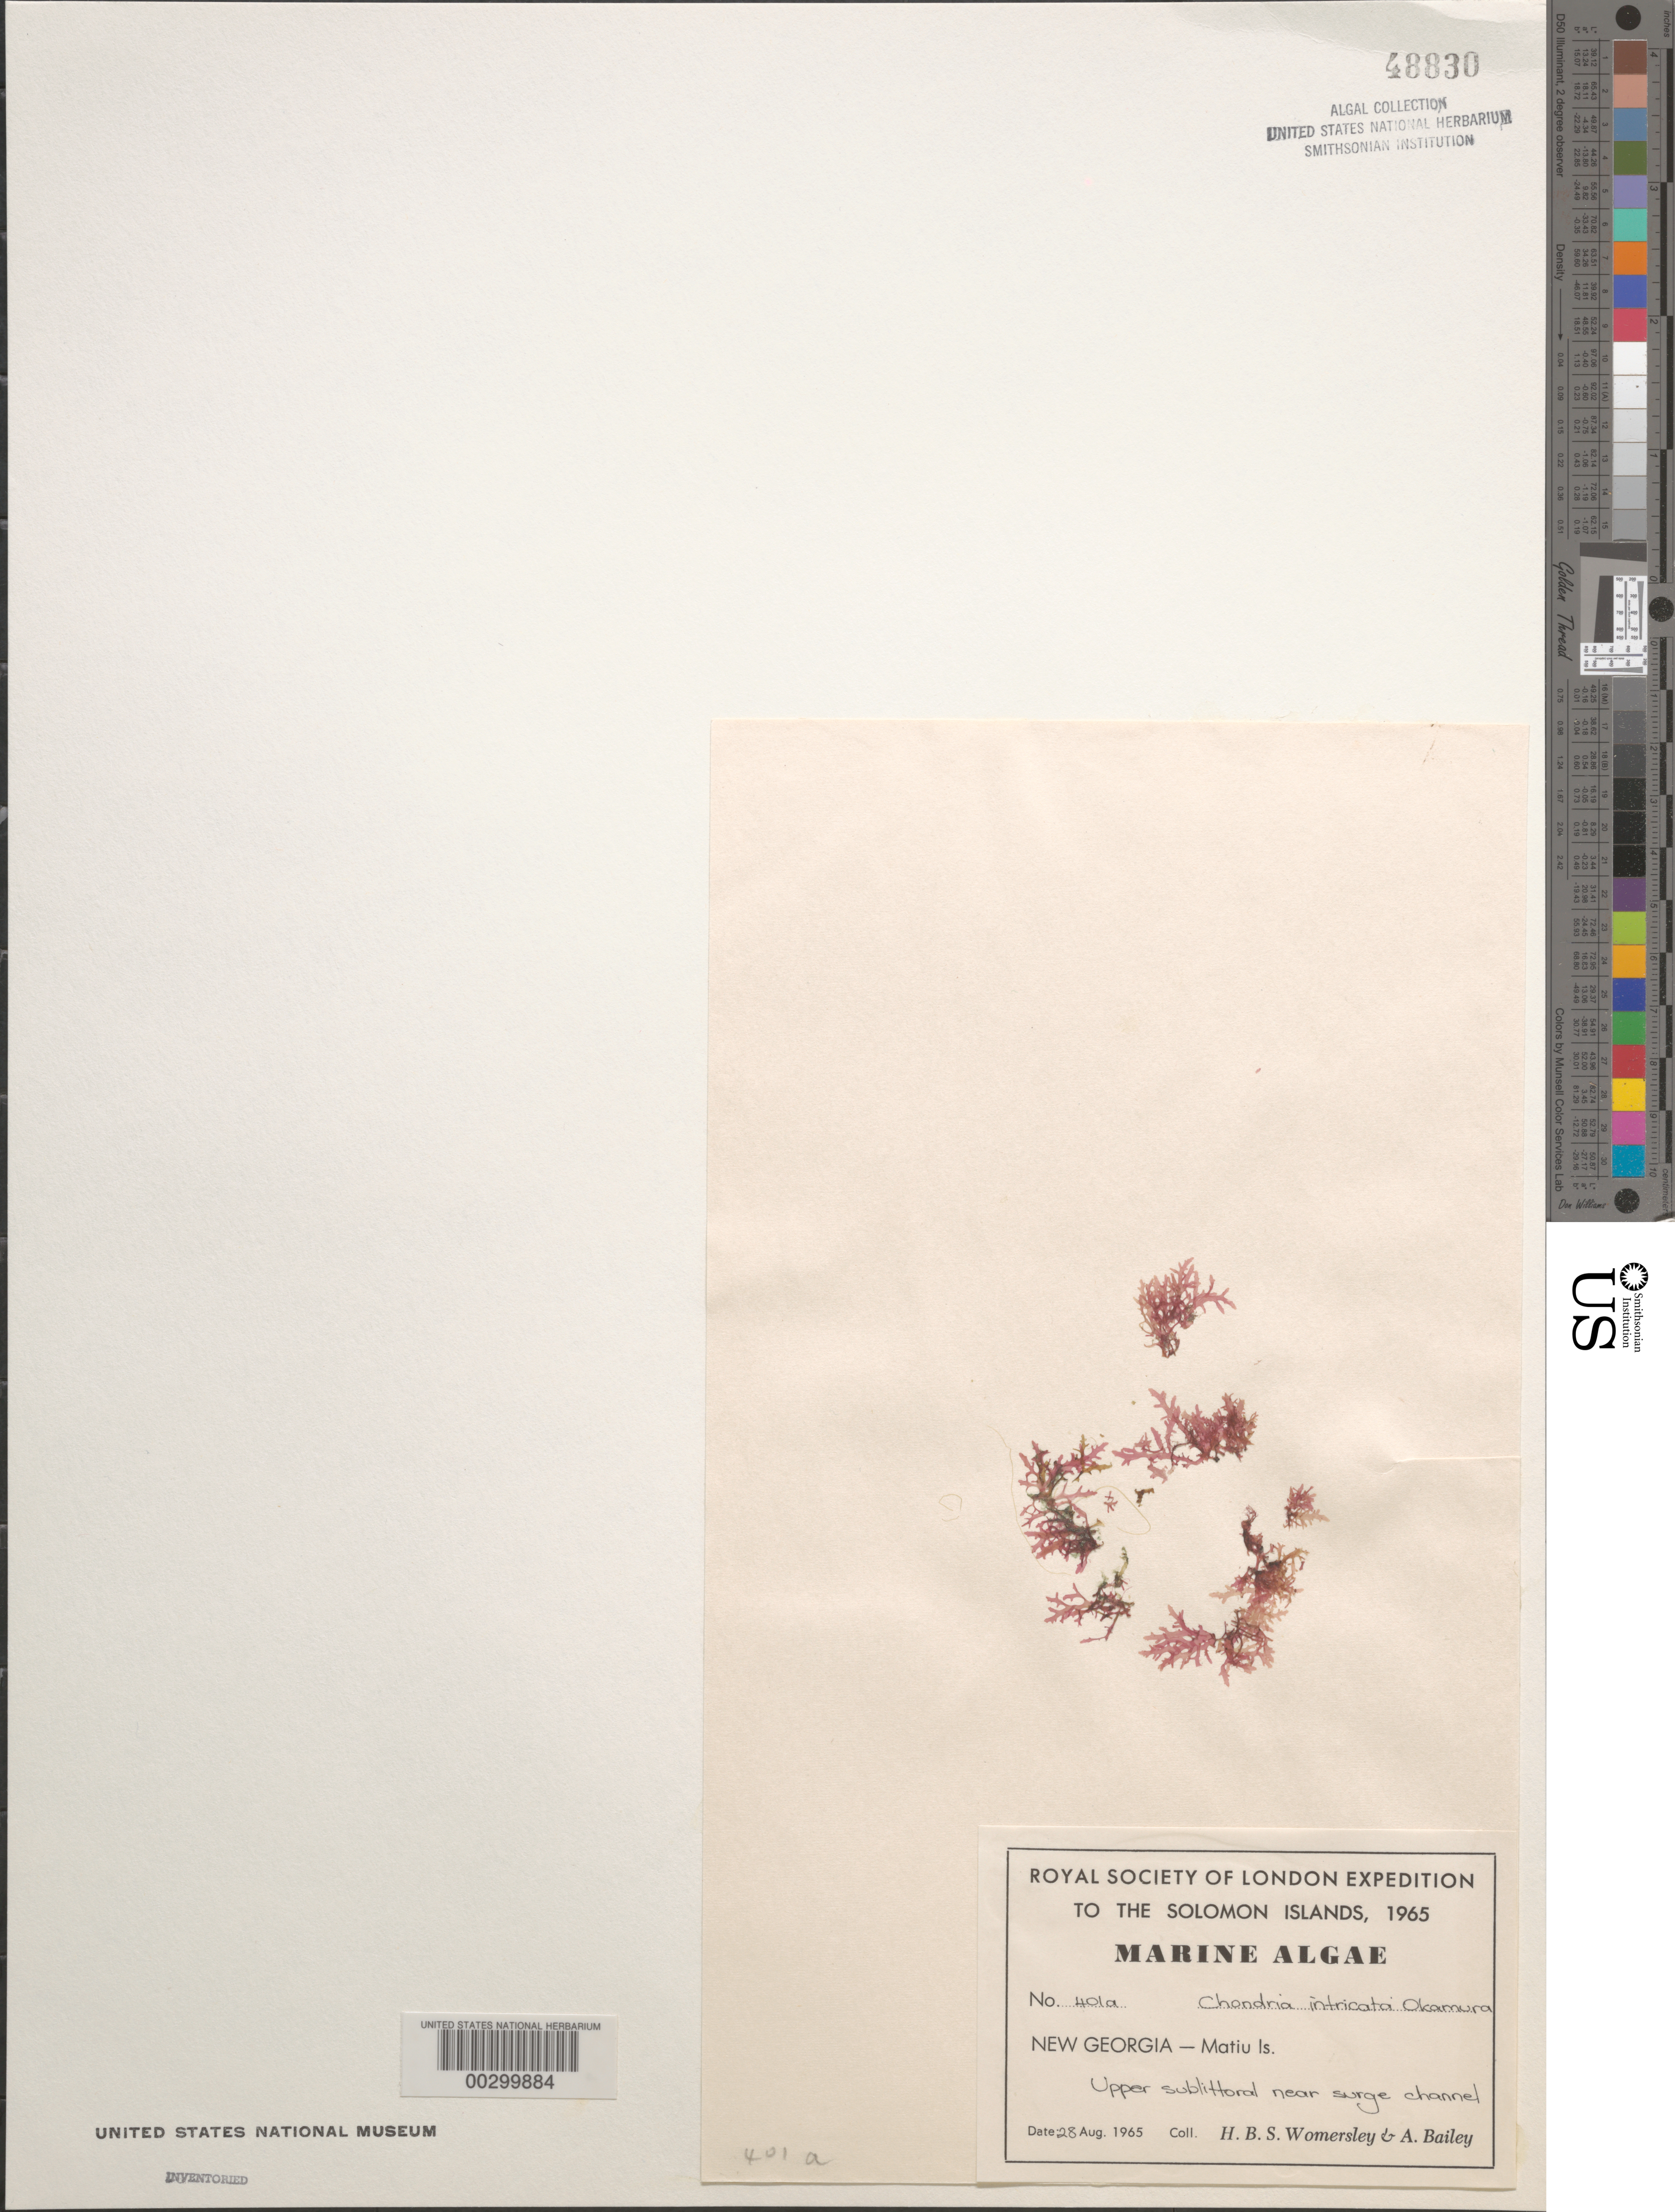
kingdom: Plantae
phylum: Rhodophyta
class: Florideophyceae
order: Ceramiales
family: Rhodomelaceae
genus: Chondria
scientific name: Chondria intertexta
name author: P.C. Silva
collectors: H. B. S. Womersley & A. Bailey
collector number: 401a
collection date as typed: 28 Aug 1965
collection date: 1965-08-28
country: Solomon Islands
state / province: Western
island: Matiu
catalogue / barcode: US 48830